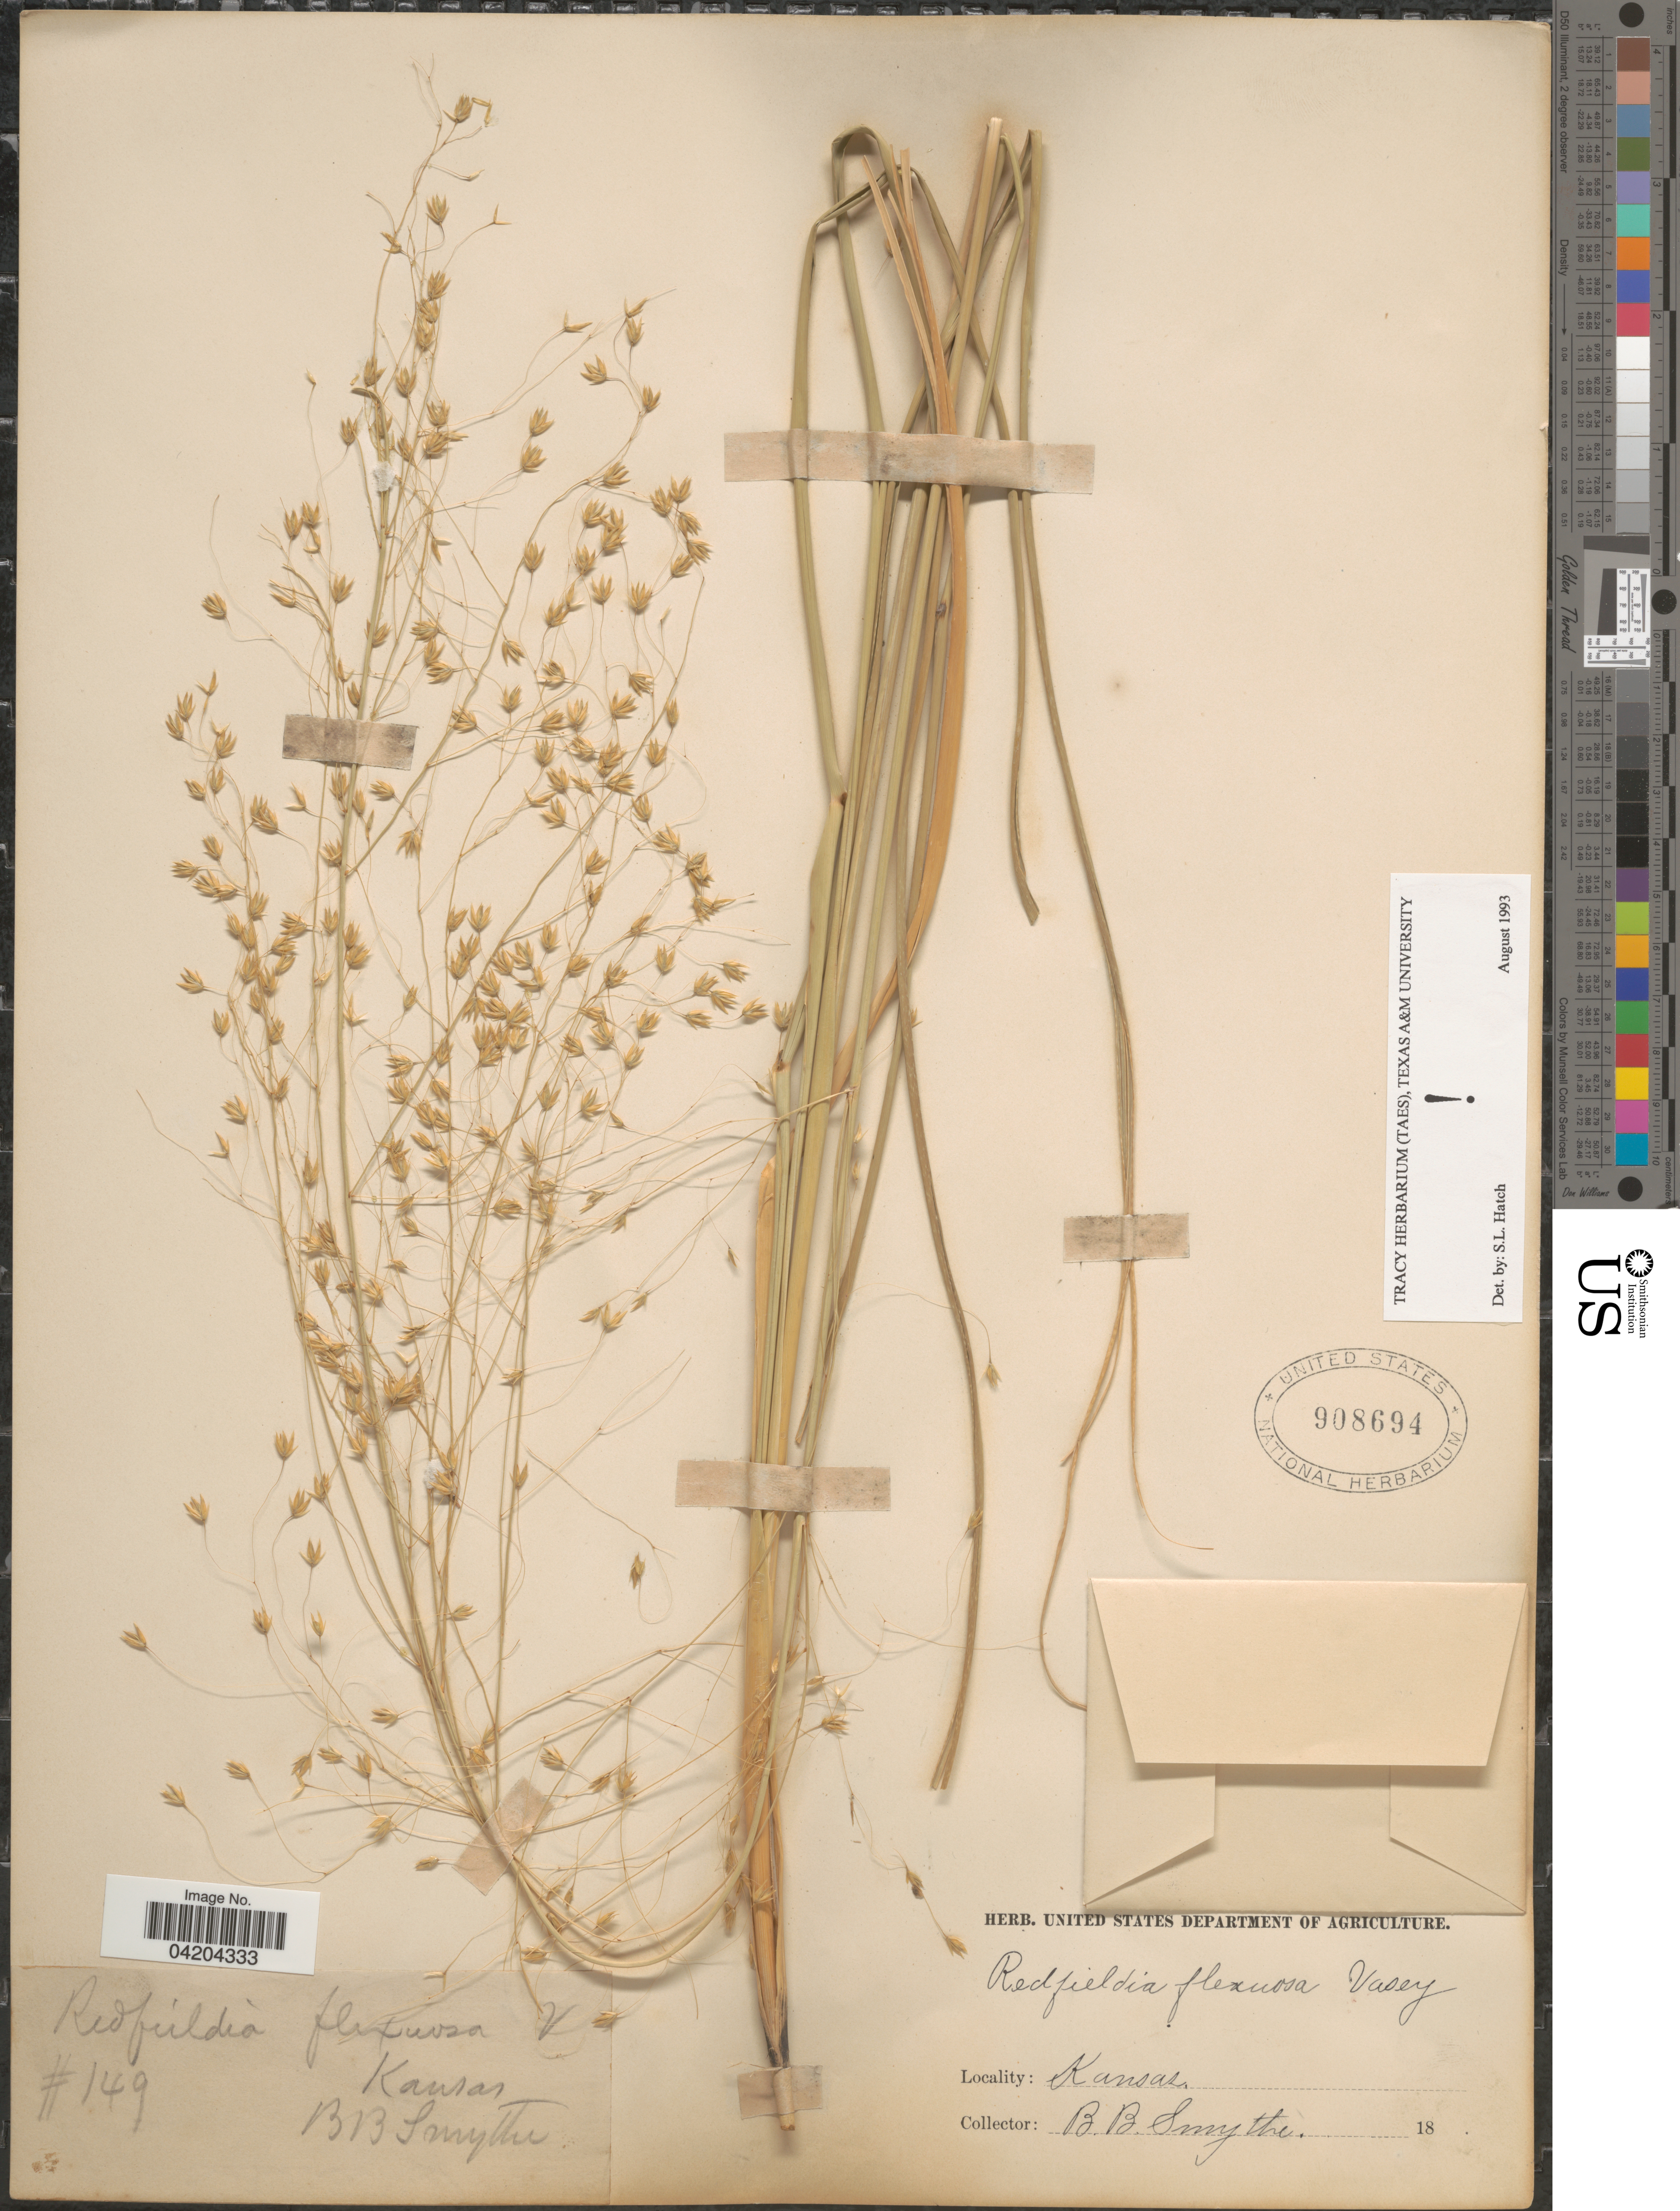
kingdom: Plantae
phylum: Tracheophyta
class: Liliopsida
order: Poales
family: Poaceae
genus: Muhlenbergia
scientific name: Muhlenbergia multiflora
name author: Columbus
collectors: B. Smythe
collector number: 149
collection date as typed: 18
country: United States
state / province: Kansas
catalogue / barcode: US 908694